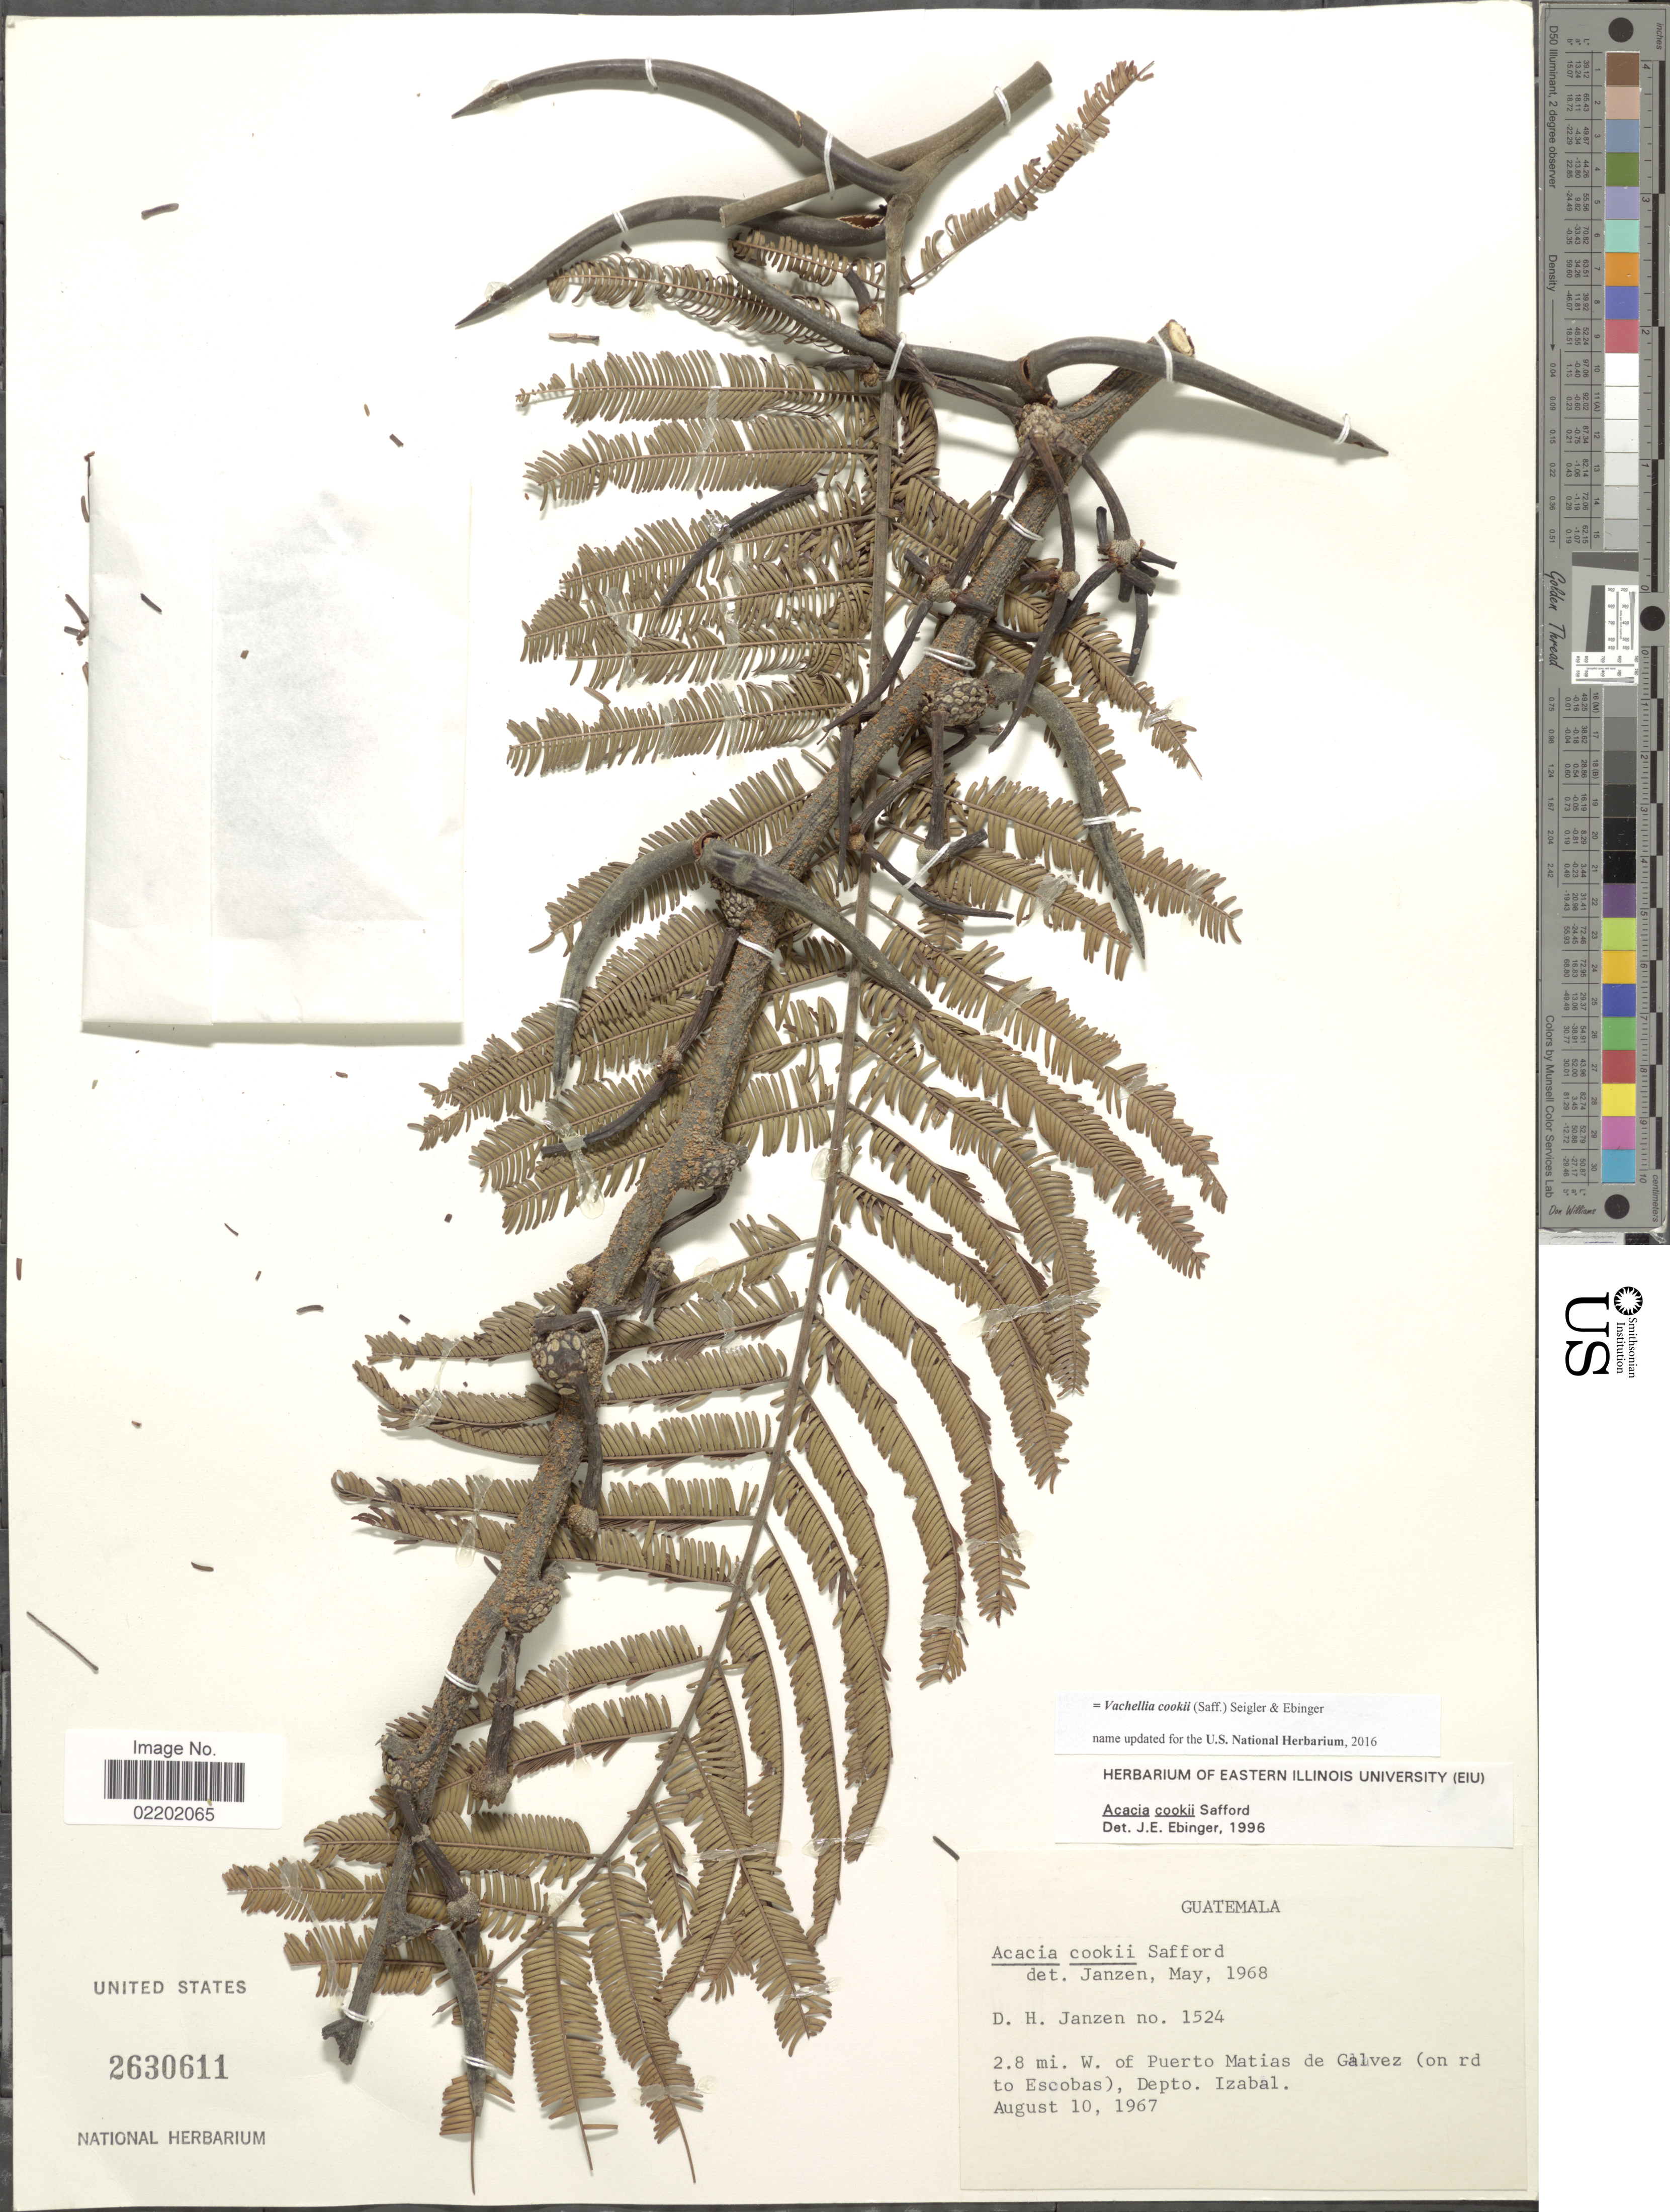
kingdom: Plantae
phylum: Tracheophyta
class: Magnoliopsida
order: Fabales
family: Fabaceae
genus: Vachellia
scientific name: Vachellia cookii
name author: (Saff.) Seigler & Ebinger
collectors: D. Janzen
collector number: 1524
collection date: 1967-08-10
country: Guatemala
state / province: Izabal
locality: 2.8 mi W of Puerto Matias de Galvez (on rd to Escobas), Depto Izabal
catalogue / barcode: US 2630611